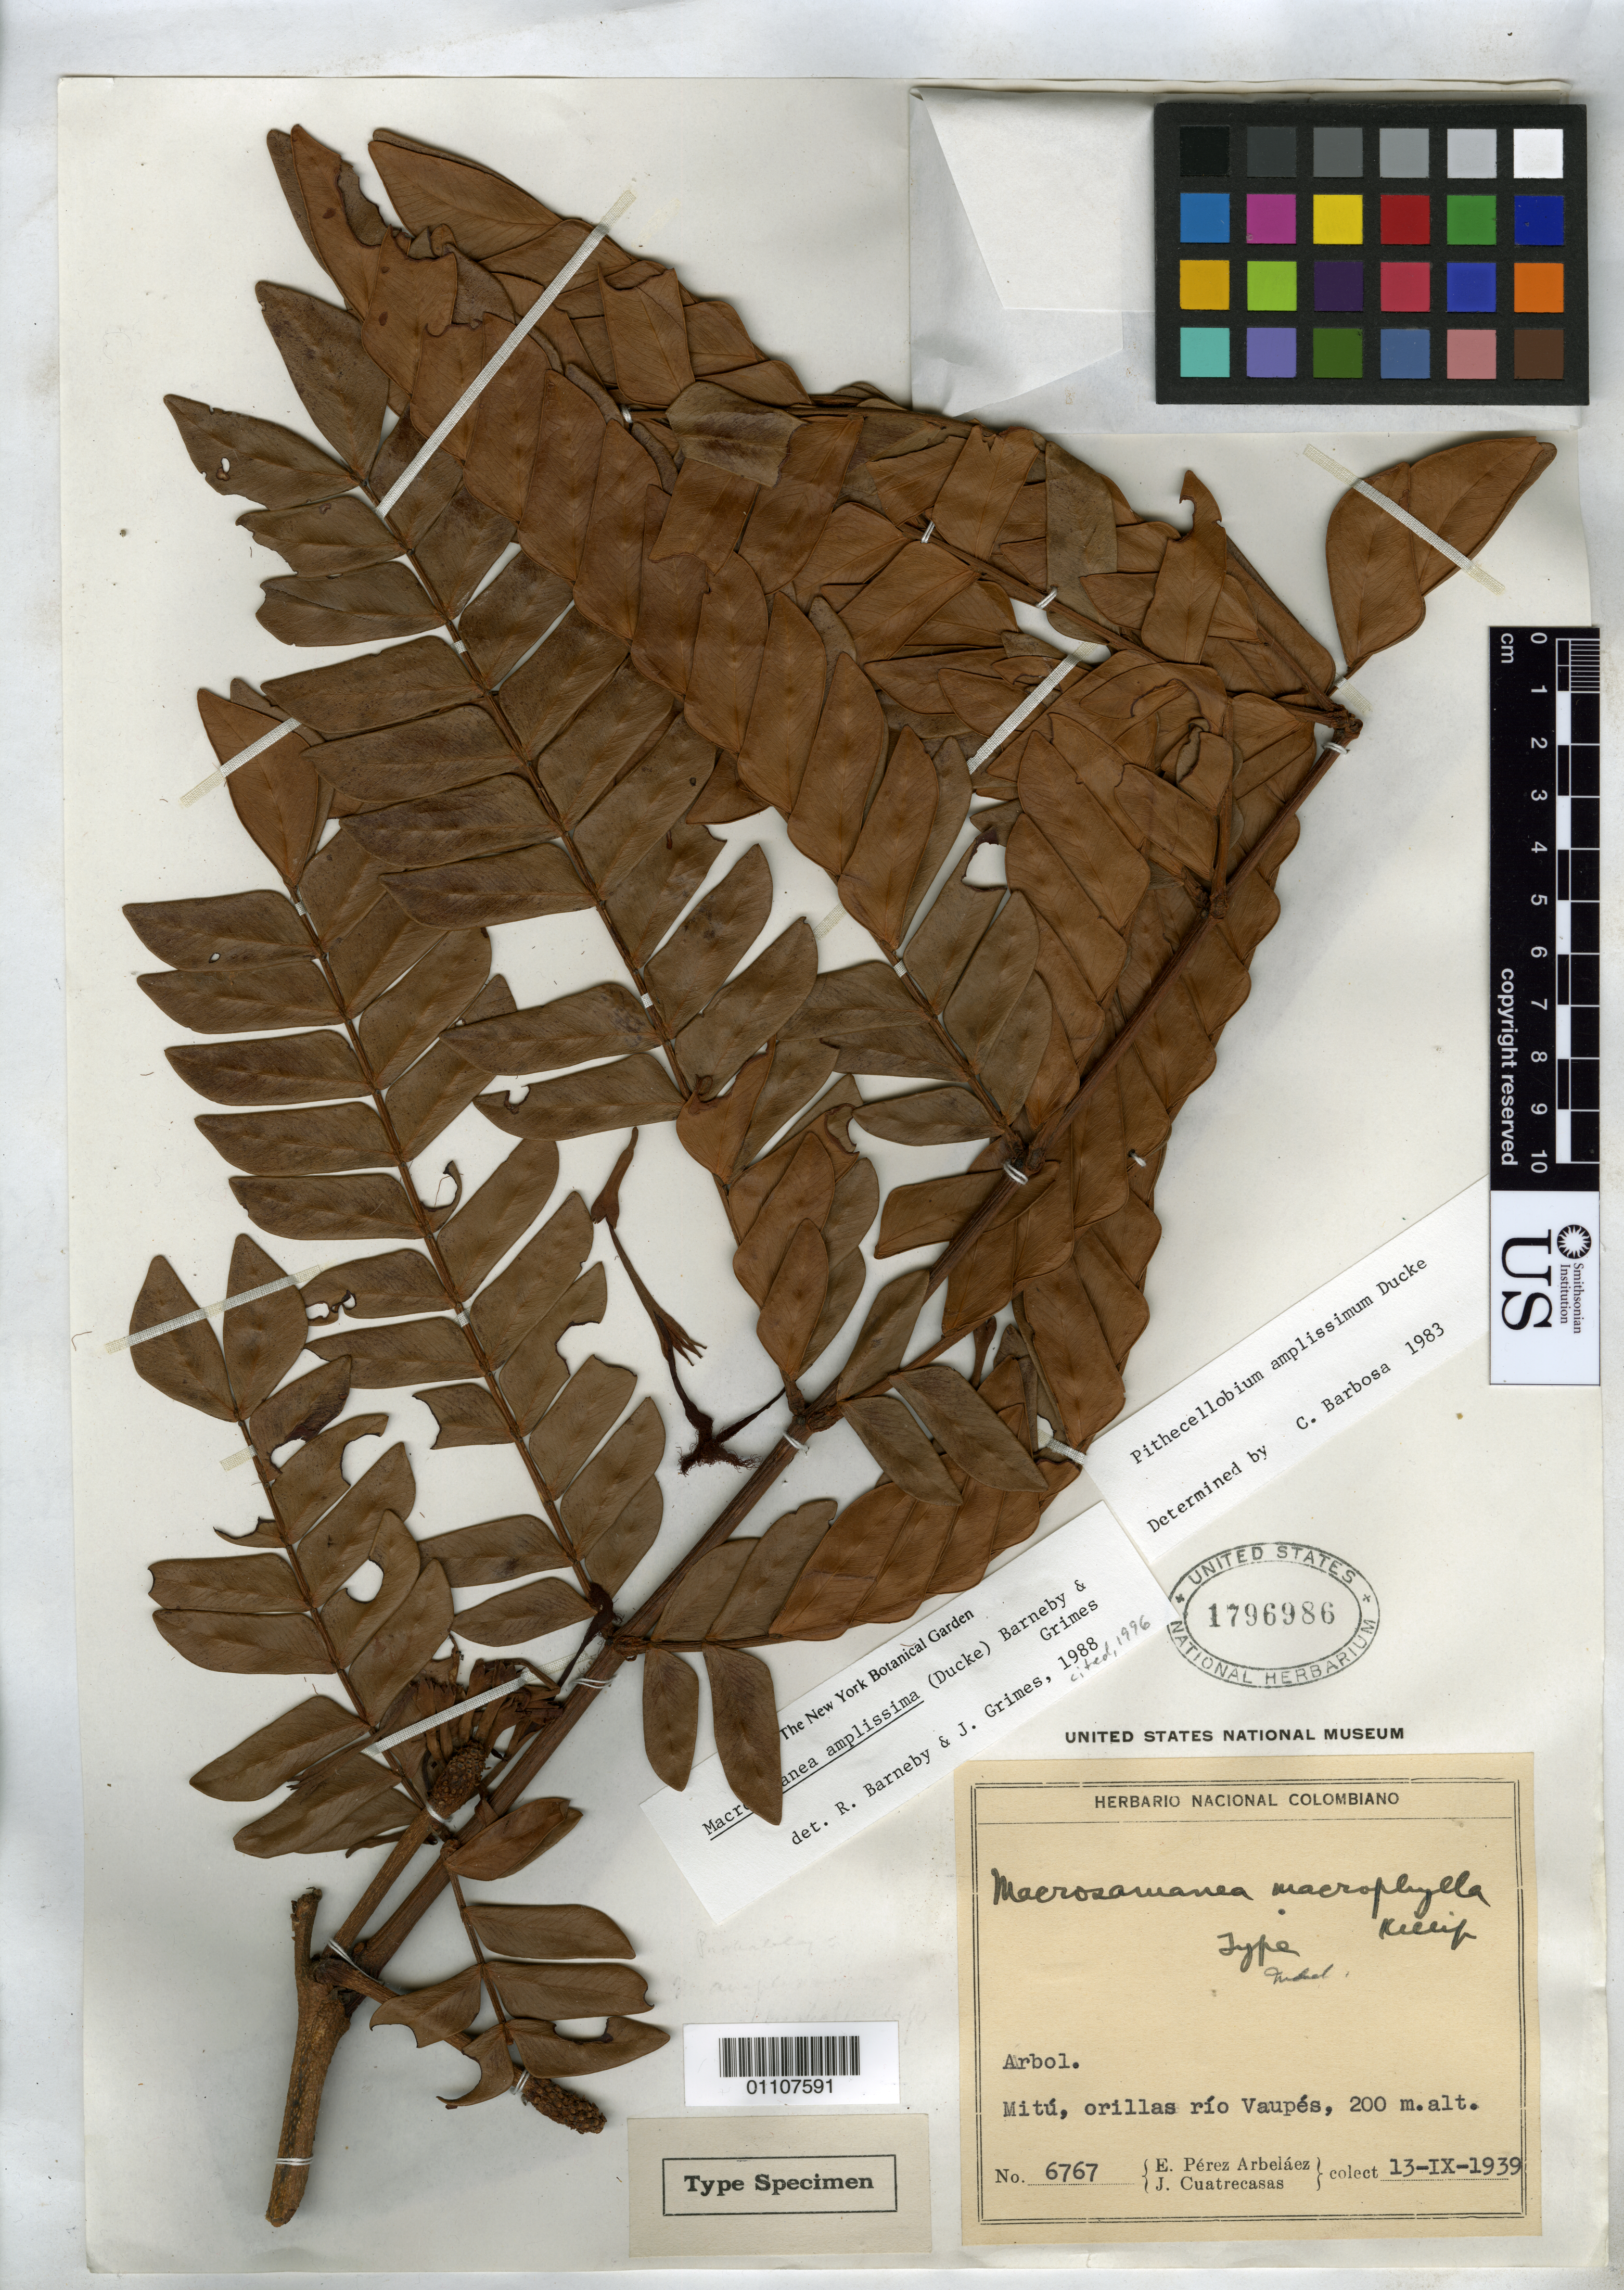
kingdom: Plantae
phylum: Tracheophyta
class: Magnoliopsida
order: Fabales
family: Fabaceae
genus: Macrosamanea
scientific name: Macrosamanea amplissima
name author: (Ducke) Barneby & J.W. Grimes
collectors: E. Pérez Arbeláez & J. Cuatrecasas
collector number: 6767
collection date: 1939-09-13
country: Colombia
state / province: Vaupés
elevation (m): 200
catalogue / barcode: US 1796986